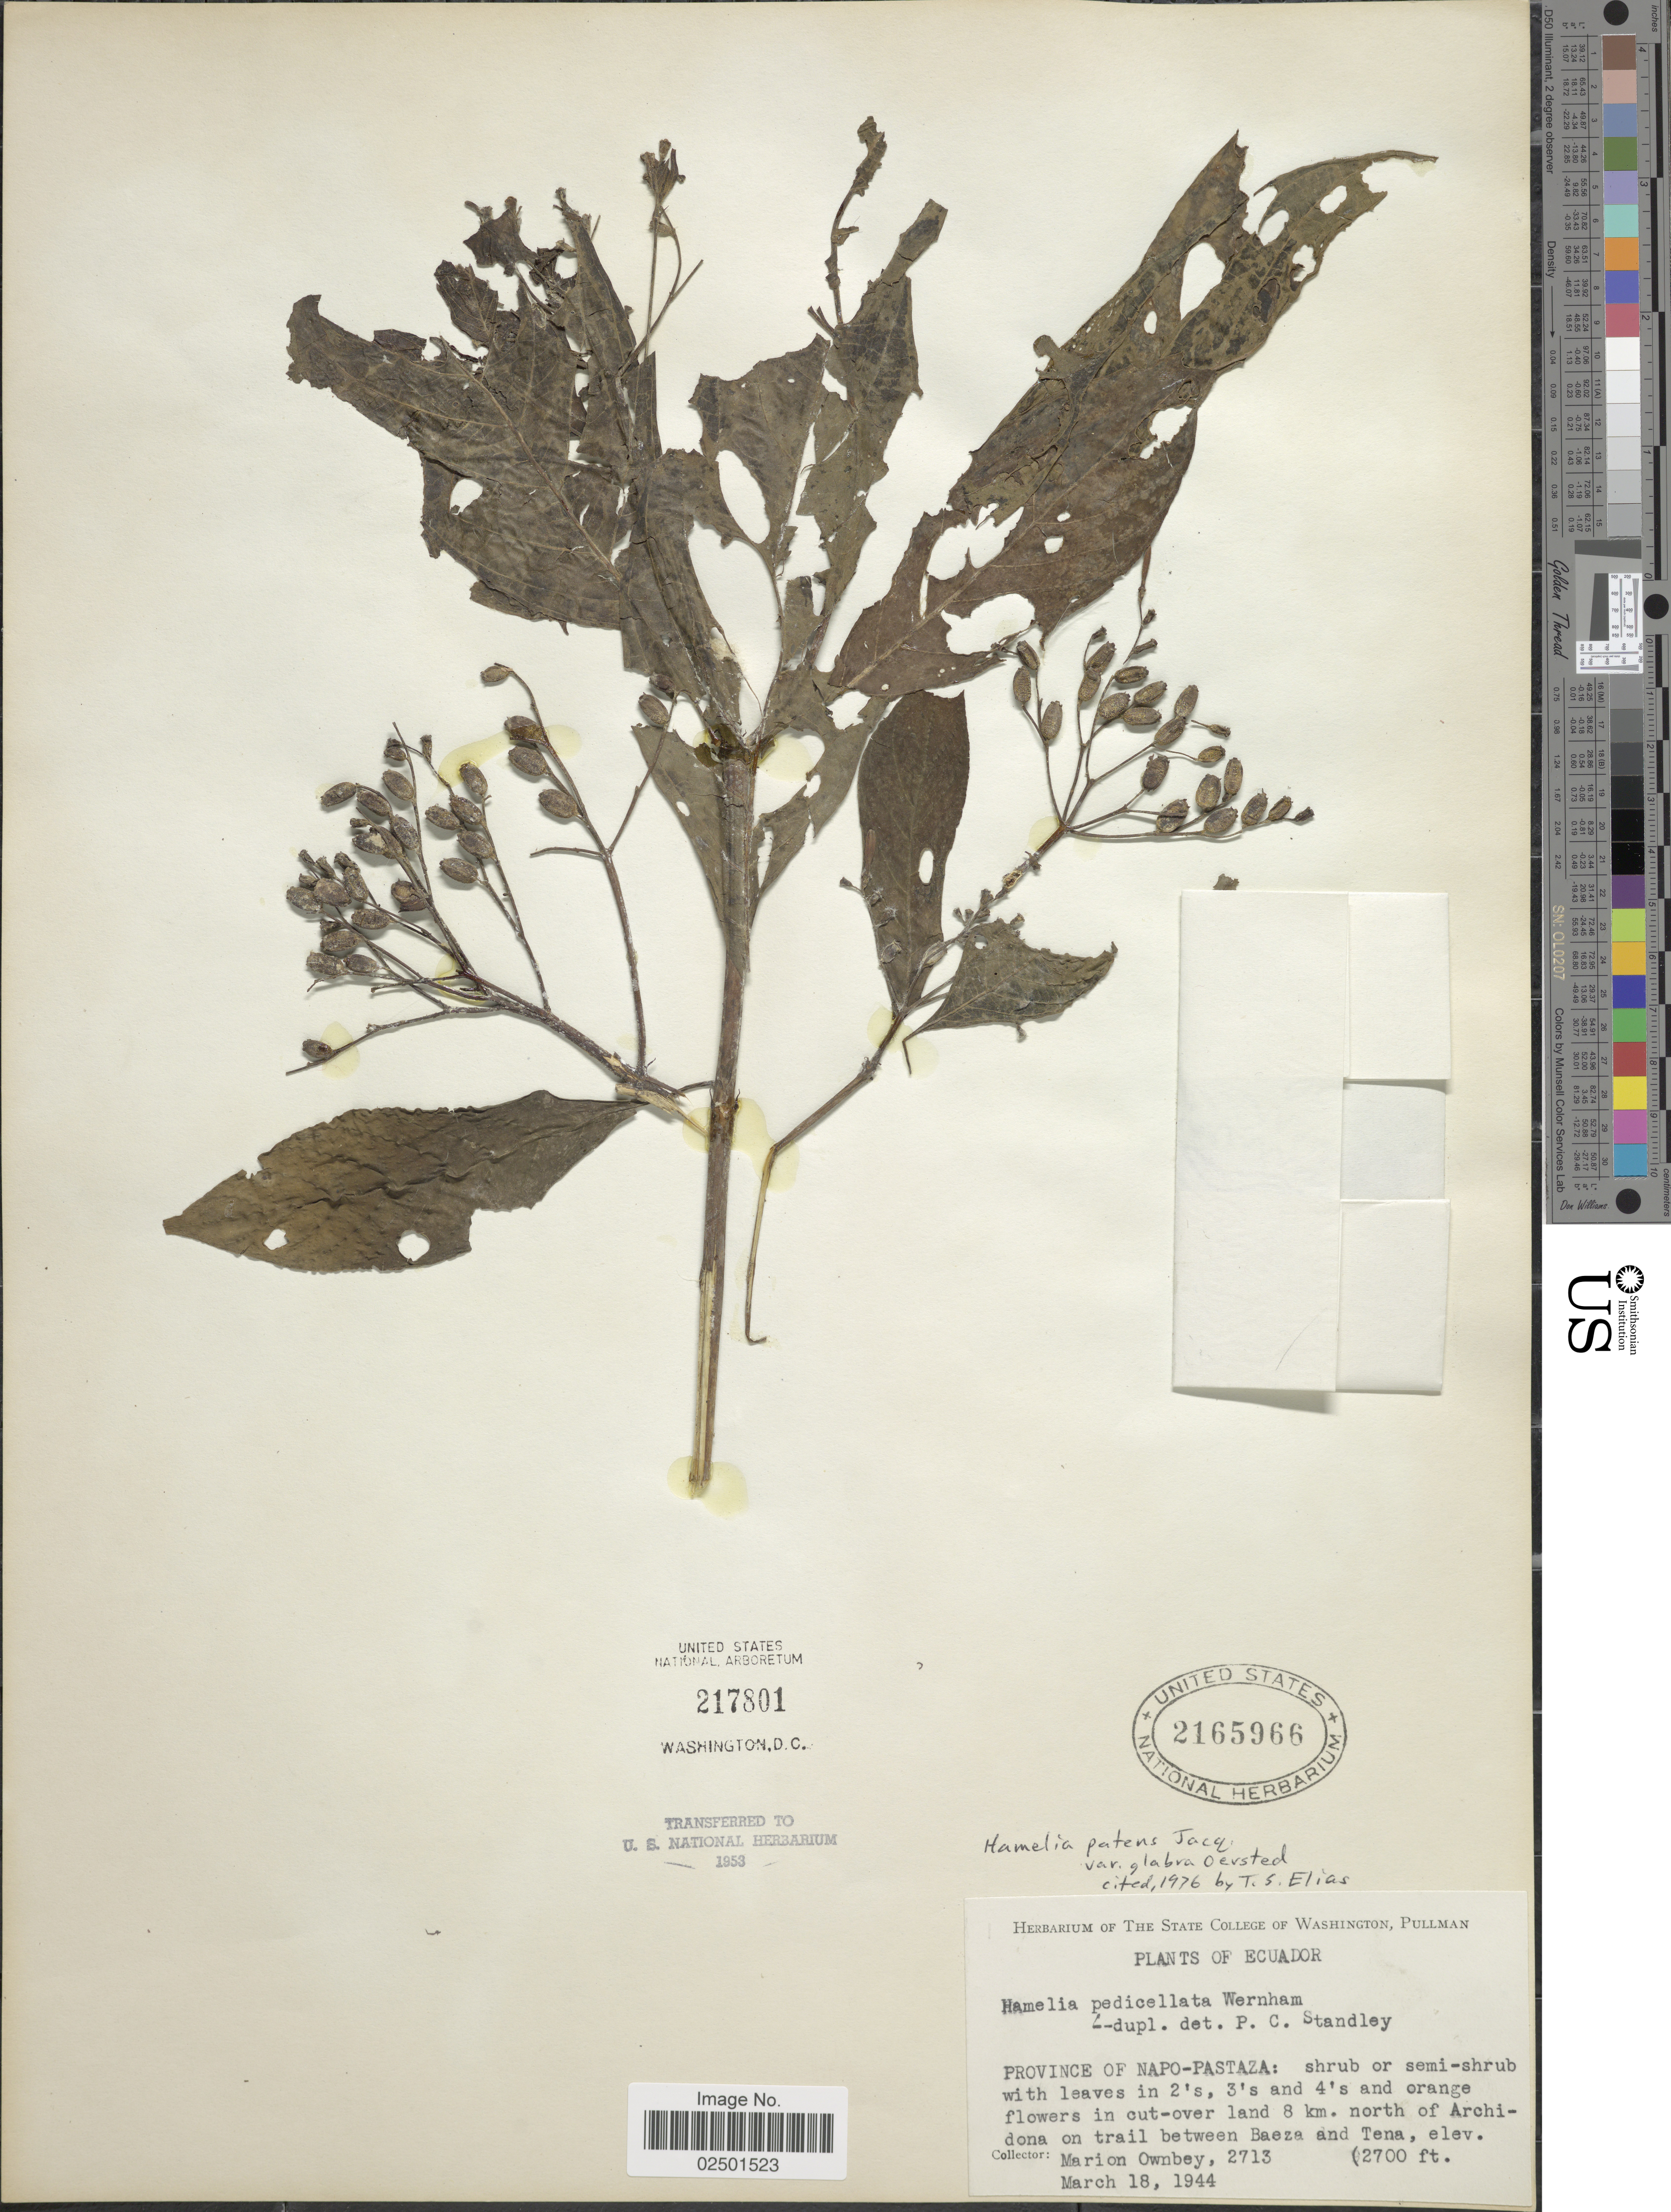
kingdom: Plantae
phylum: Tracheophyta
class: Magnoliopsida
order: Gentianales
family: Rubiaceae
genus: Hamelia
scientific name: Hamelia patens var. glabra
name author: Oerst.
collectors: F. M. Ownbey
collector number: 2713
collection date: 1944-03-18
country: Ecuador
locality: Province: Napo-Pastaza: 8 km. north of Archidona on trail between Baeza and Tena.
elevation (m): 823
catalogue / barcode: US 2165966